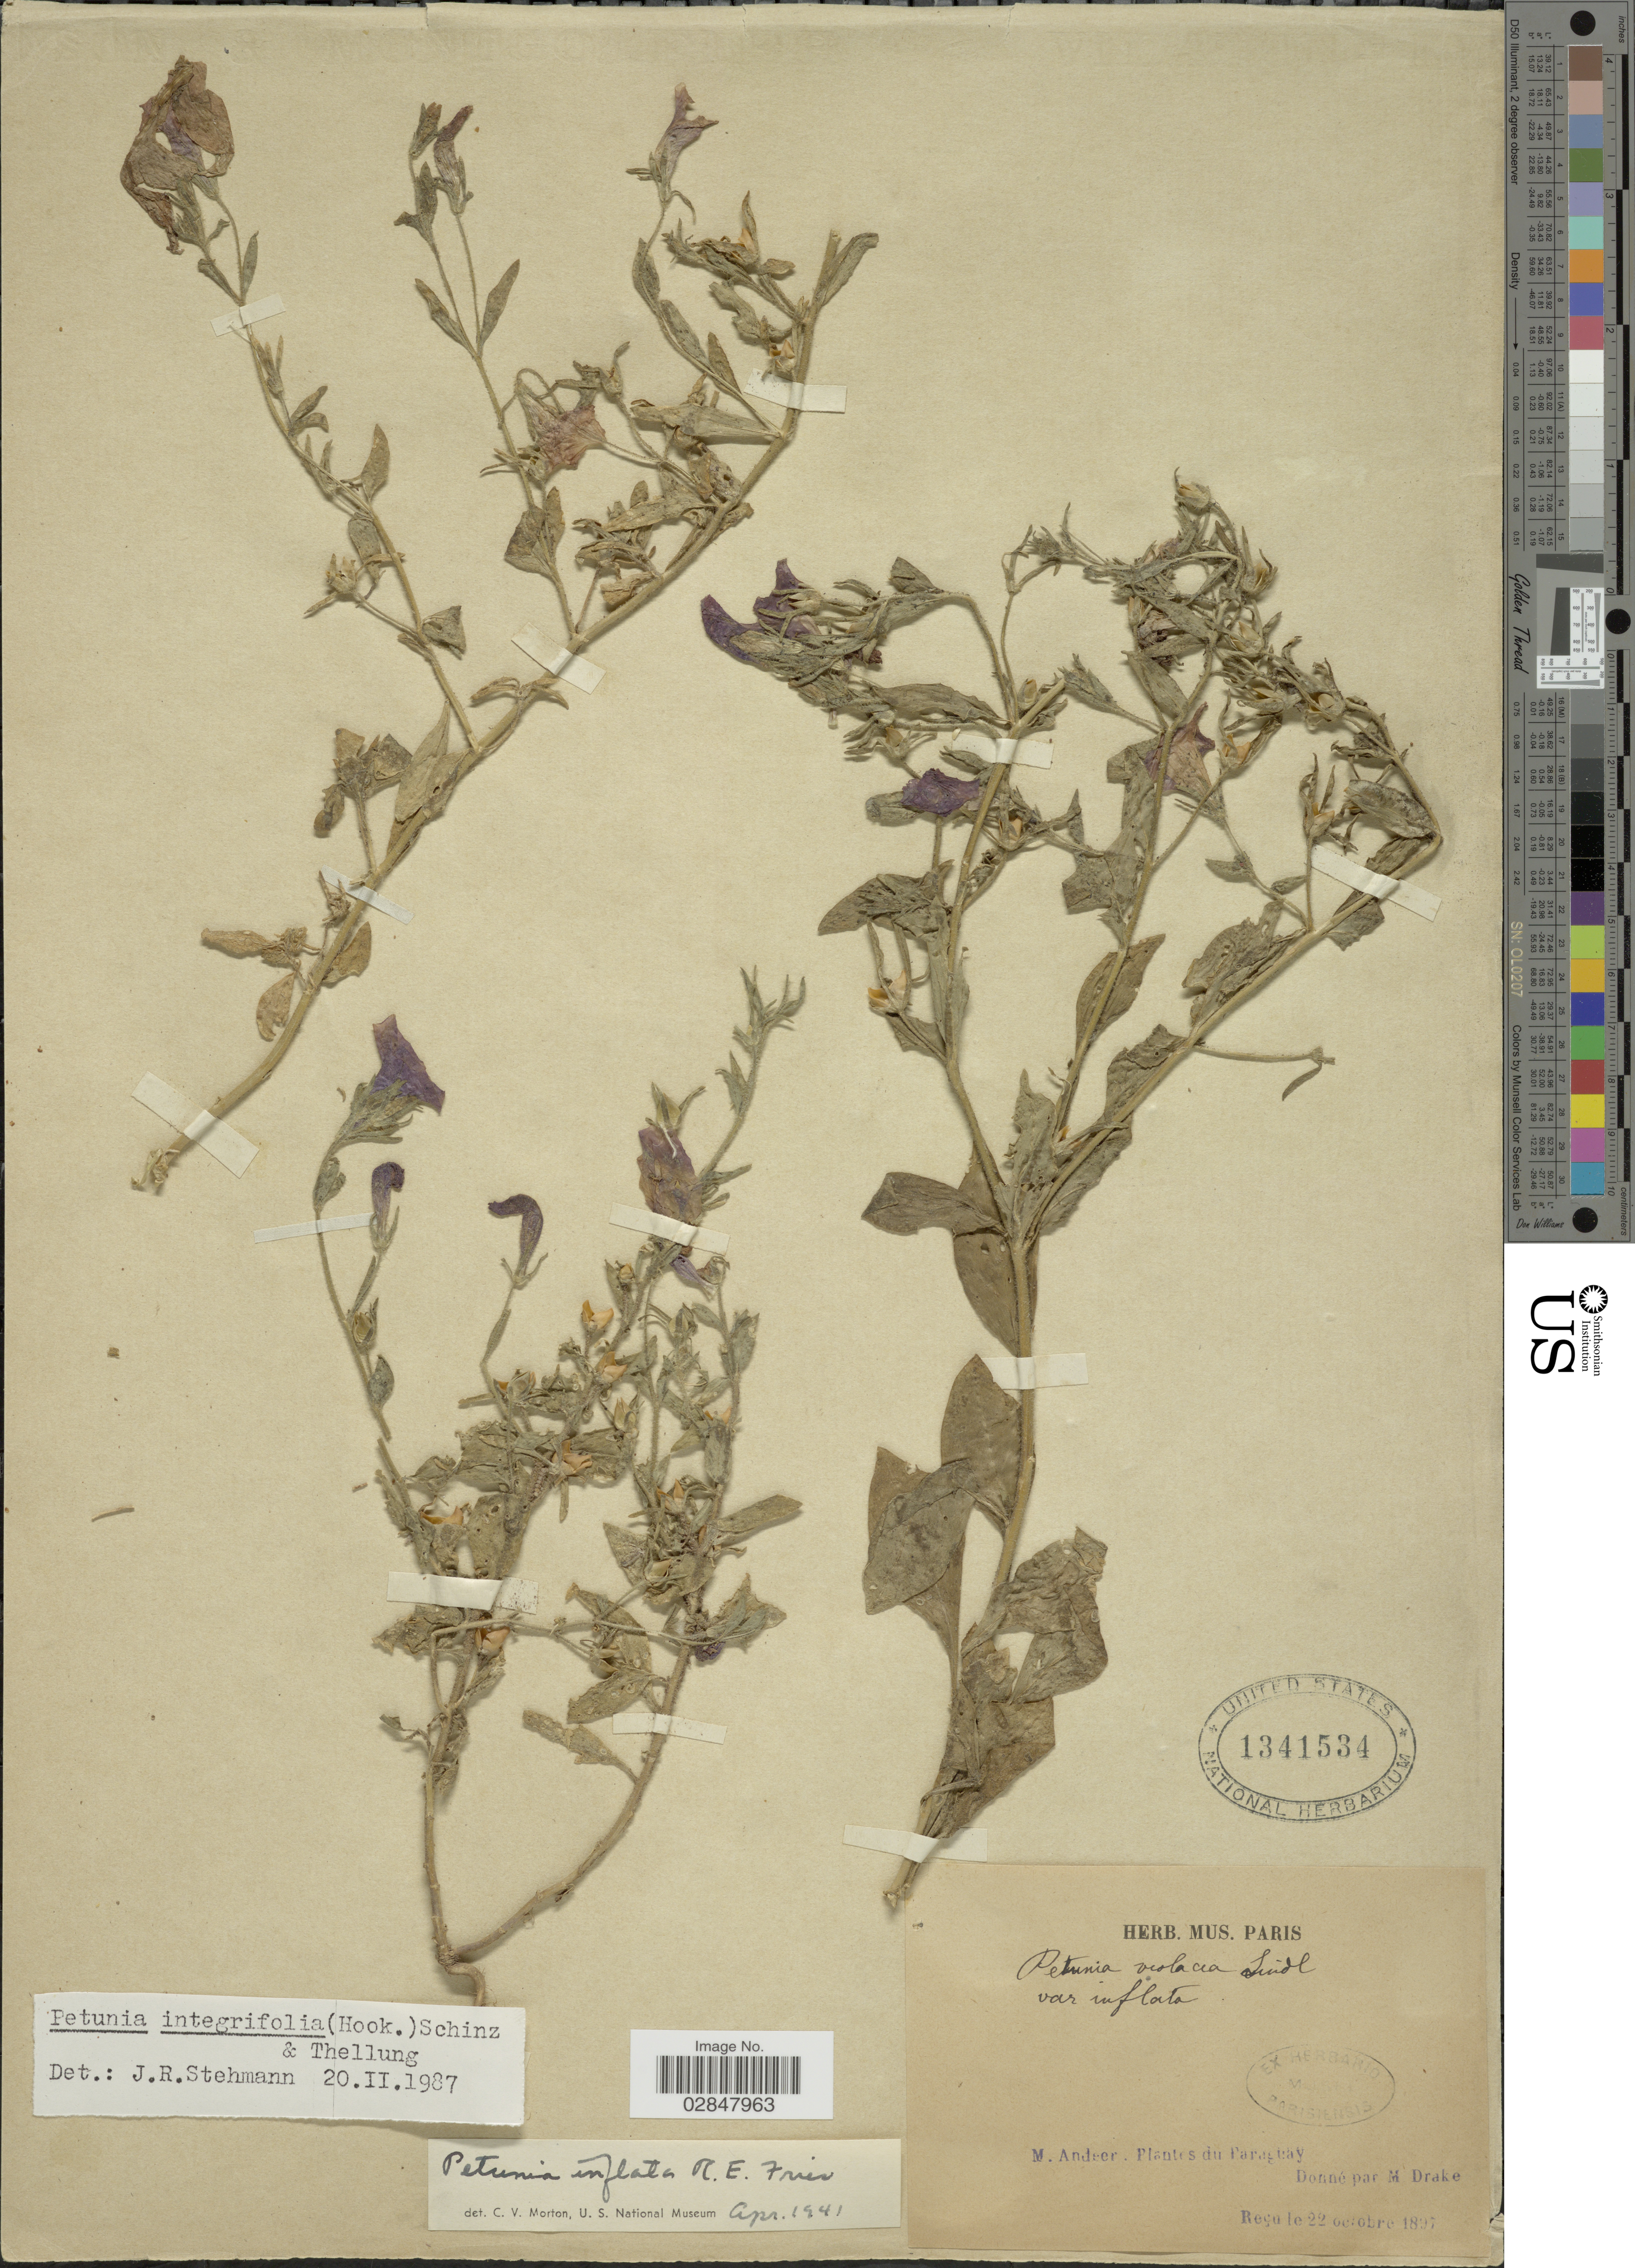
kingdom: Plantae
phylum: Tracheophyta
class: Magnoliopsida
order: Solanales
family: Solanaceae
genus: Petunia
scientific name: Petunia integrifolia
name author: (Hook.) Schinz & Thell.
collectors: M. Drake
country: Paraguay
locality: M. Andeer.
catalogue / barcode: US 1341534